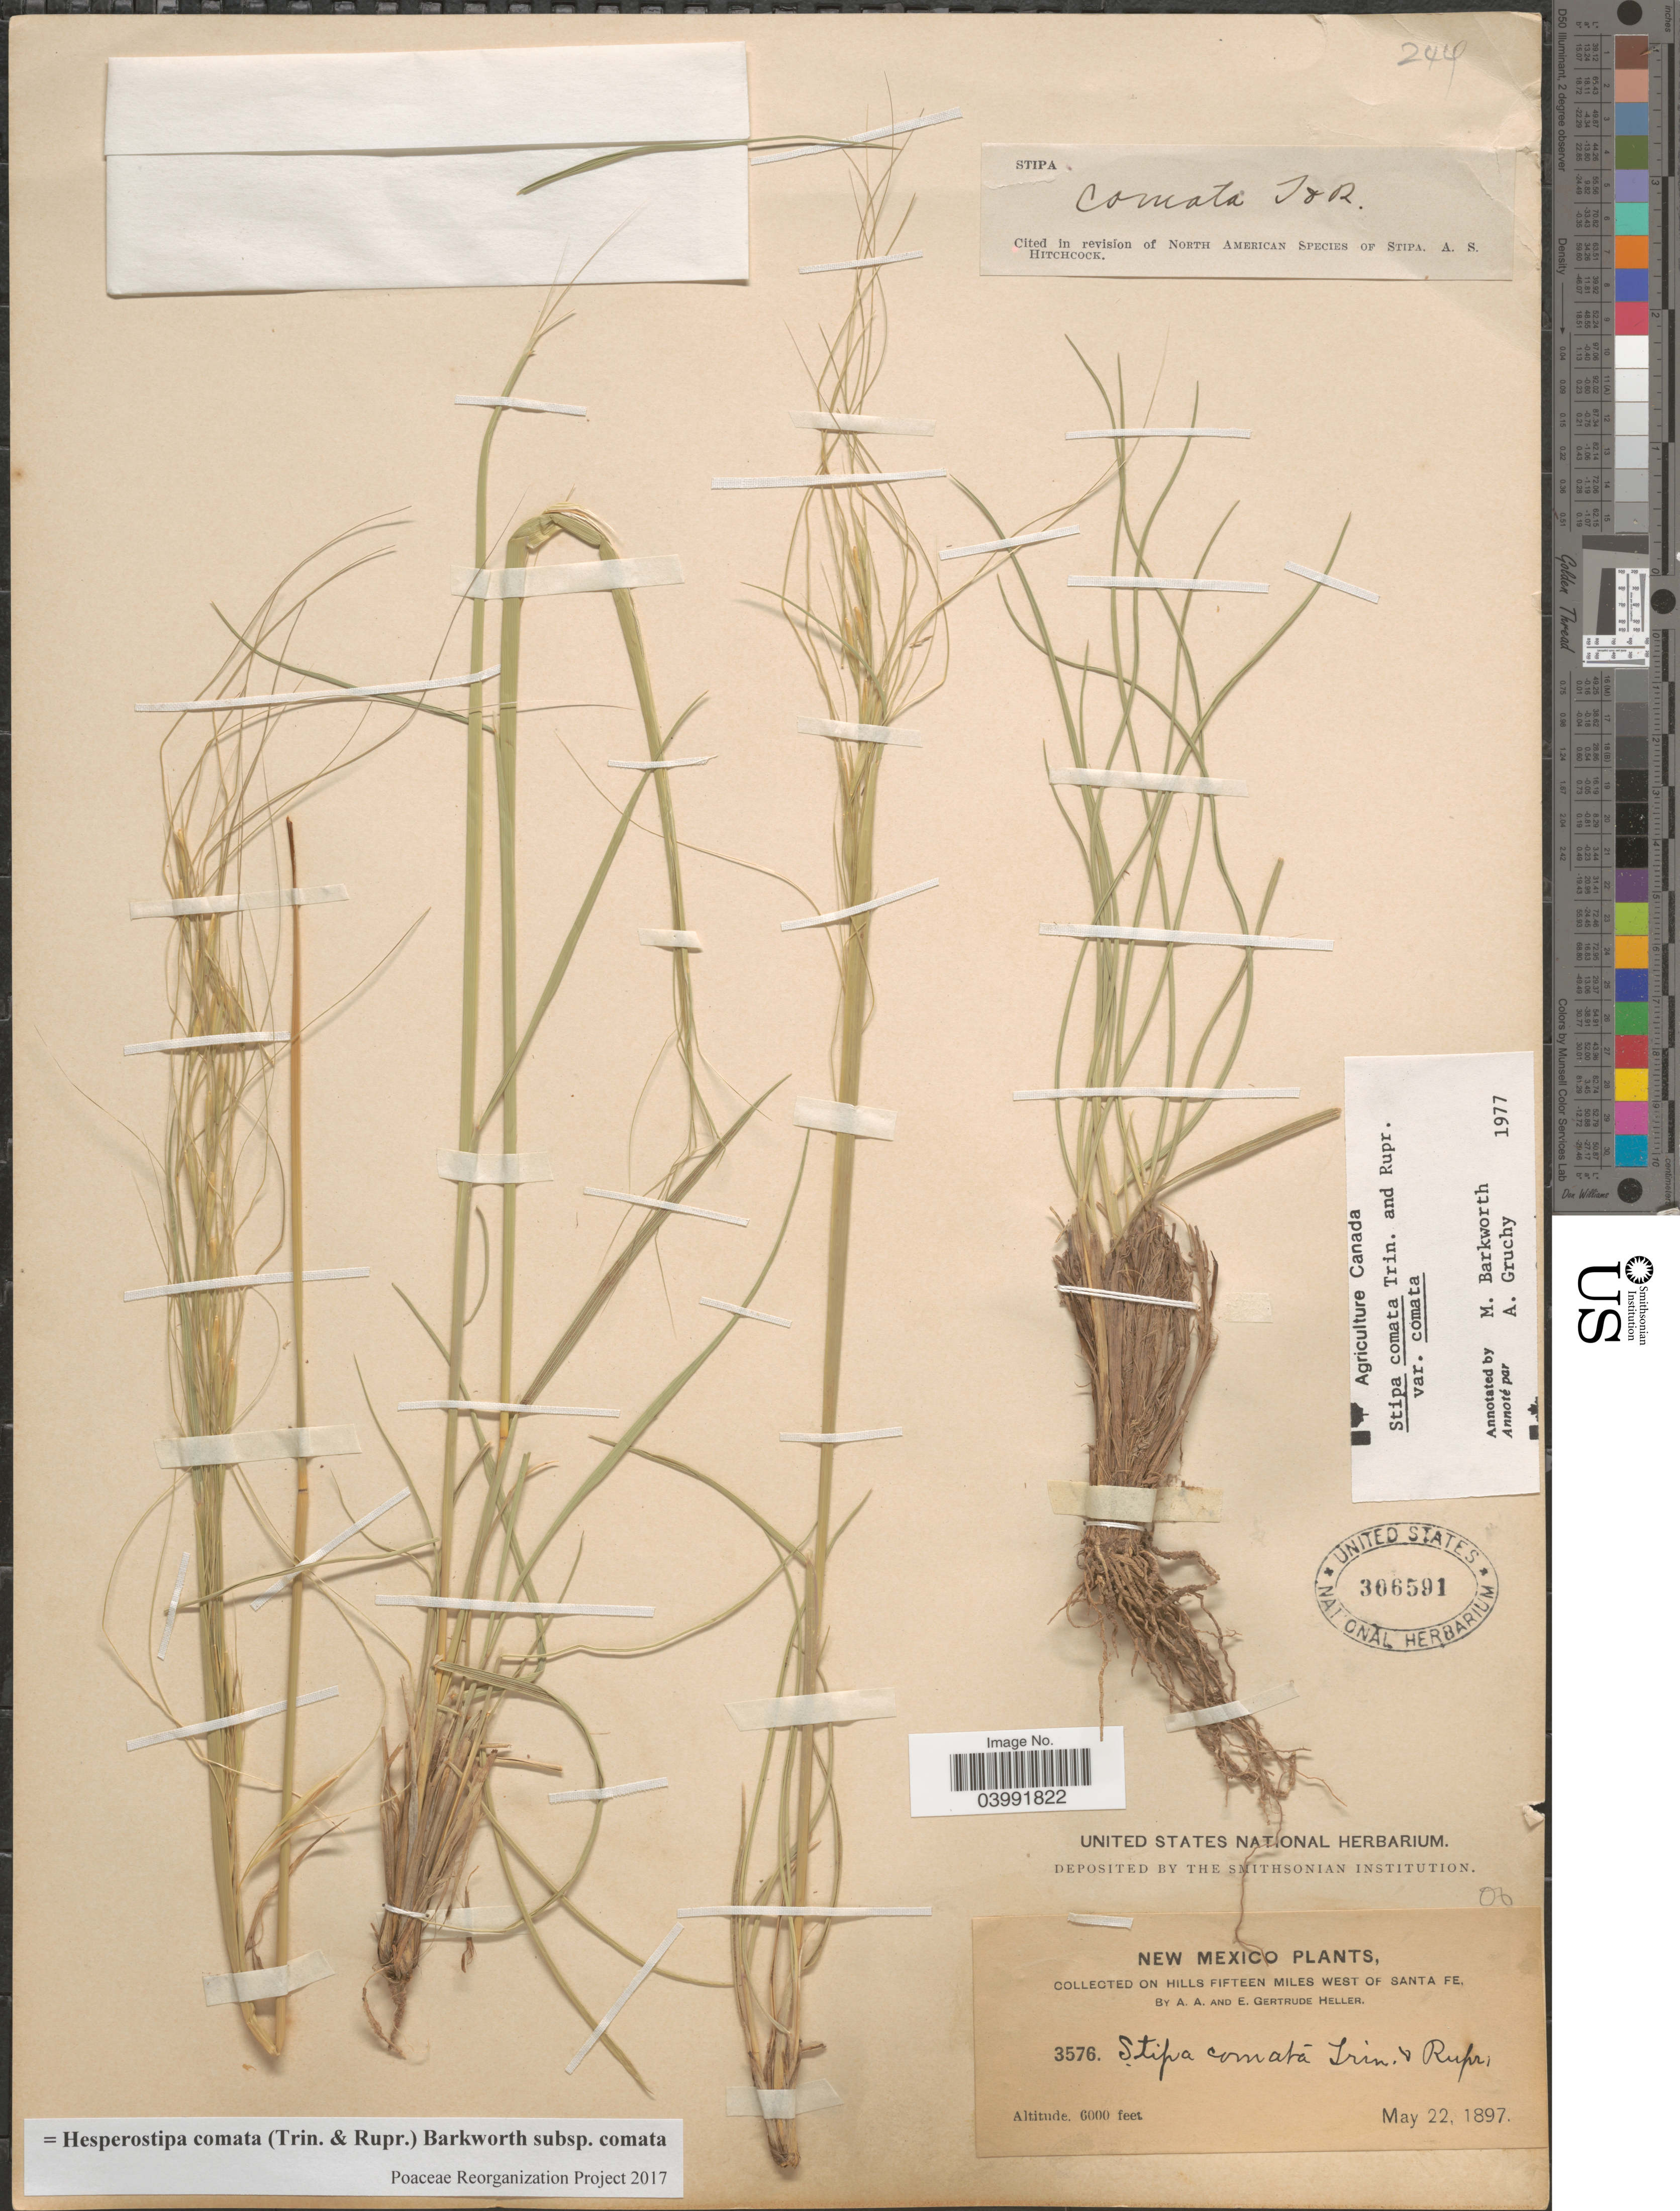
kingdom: Plantae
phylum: Tracheophyta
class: Liliopsida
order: Poales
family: Poaceae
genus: Hesperostipa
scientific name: Hesperostipa comata subsp. comata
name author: (Trin. & Rupr.) Barkworth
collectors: A. A. Heller & E. G. Heller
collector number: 3576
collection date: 1897-05-22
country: United States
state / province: New Mexico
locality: On Hills Fifteen Miles West of Santa Fe.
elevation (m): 1829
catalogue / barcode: US 306591